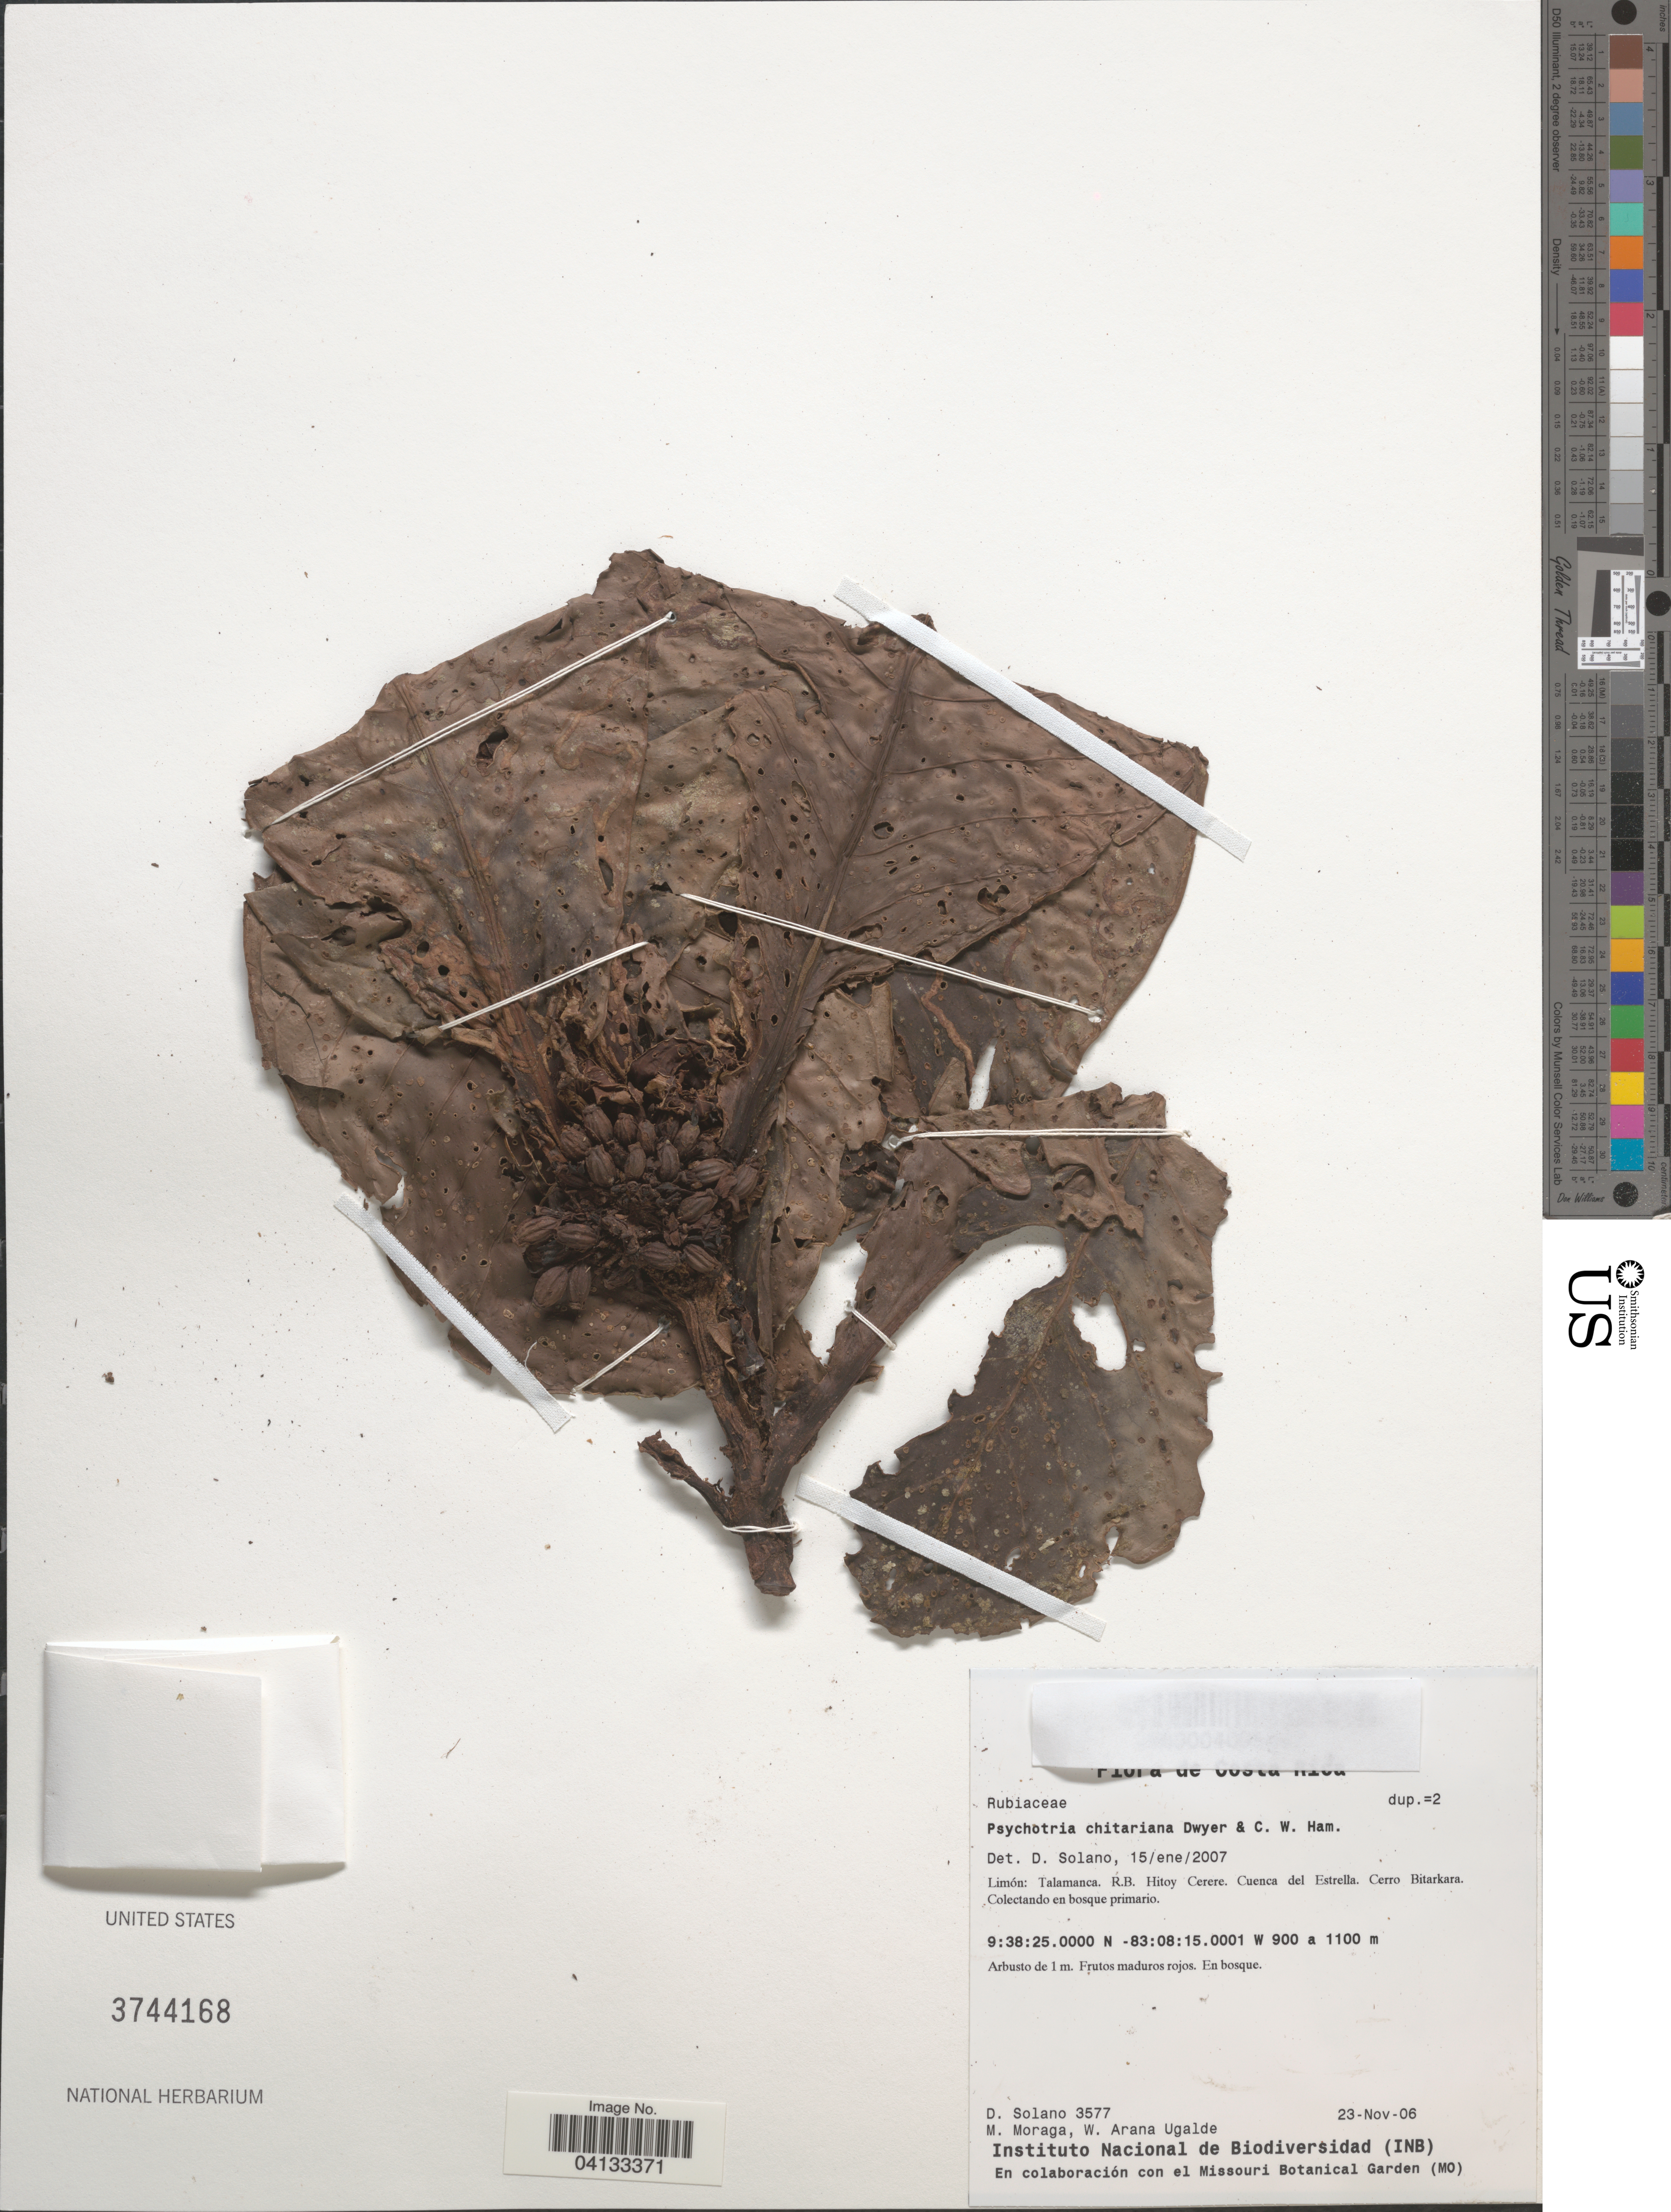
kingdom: Plantae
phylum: Tracheophyta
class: Magnoliopsida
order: Gentianales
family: Rubiaceae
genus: Psychotria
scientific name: Psychotria chitariana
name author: (C.W. Ham.) Dwyer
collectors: D. Solano, M. Moraga & W. Arana Ugalde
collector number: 3577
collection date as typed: Transcribed d/m/y: 23/11/6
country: Costa Rica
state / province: Limón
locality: Talamanca. R.B. Hitoy Cerere. Cuenca del Estrella. Cerro Bitarkara.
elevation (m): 900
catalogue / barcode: US 3744168